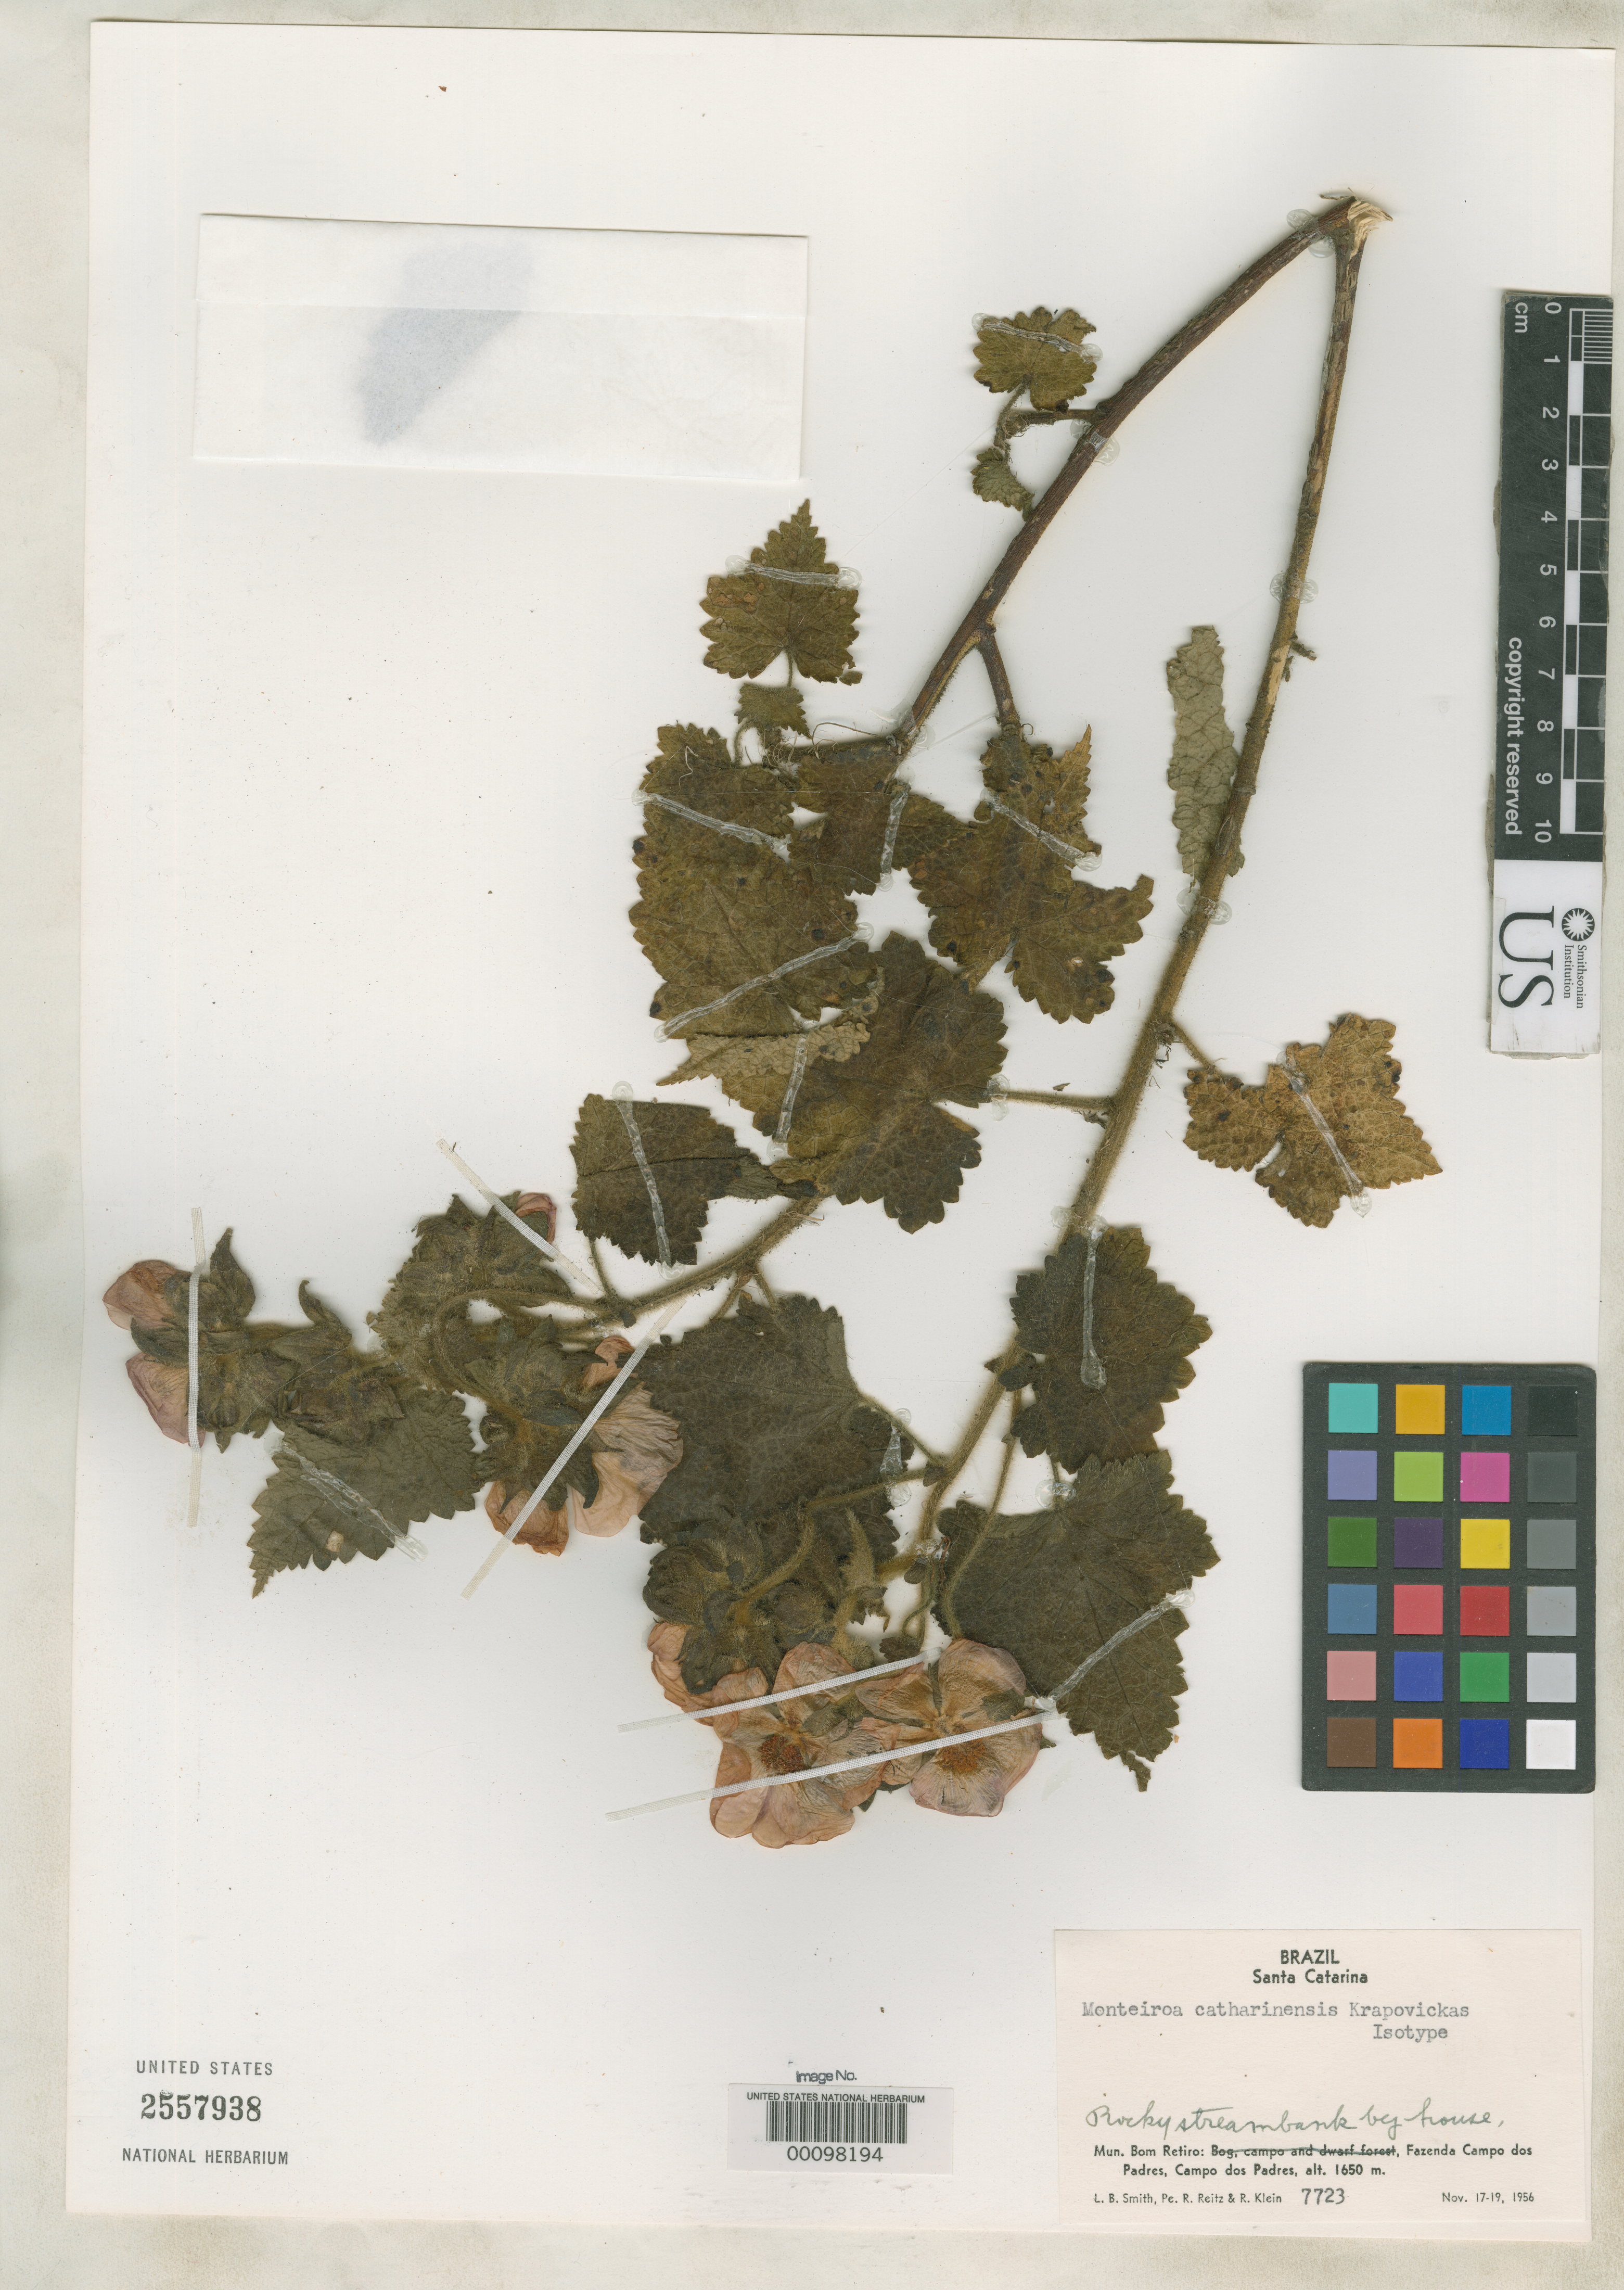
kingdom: Plantae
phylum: Tracheophyta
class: Magnoliopsida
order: Malvales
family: Malvaceae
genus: Monteiroa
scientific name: Monteiroa catharinensis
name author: Krapov.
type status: Isotype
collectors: L. Smith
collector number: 7723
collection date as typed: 17 Nov 1956 to 19 Nov 1956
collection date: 1956-11-17/1956-11-19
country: Brazil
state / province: Santa Catarina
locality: Campo dos Padres.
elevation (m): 1650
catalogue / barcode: US 2557938